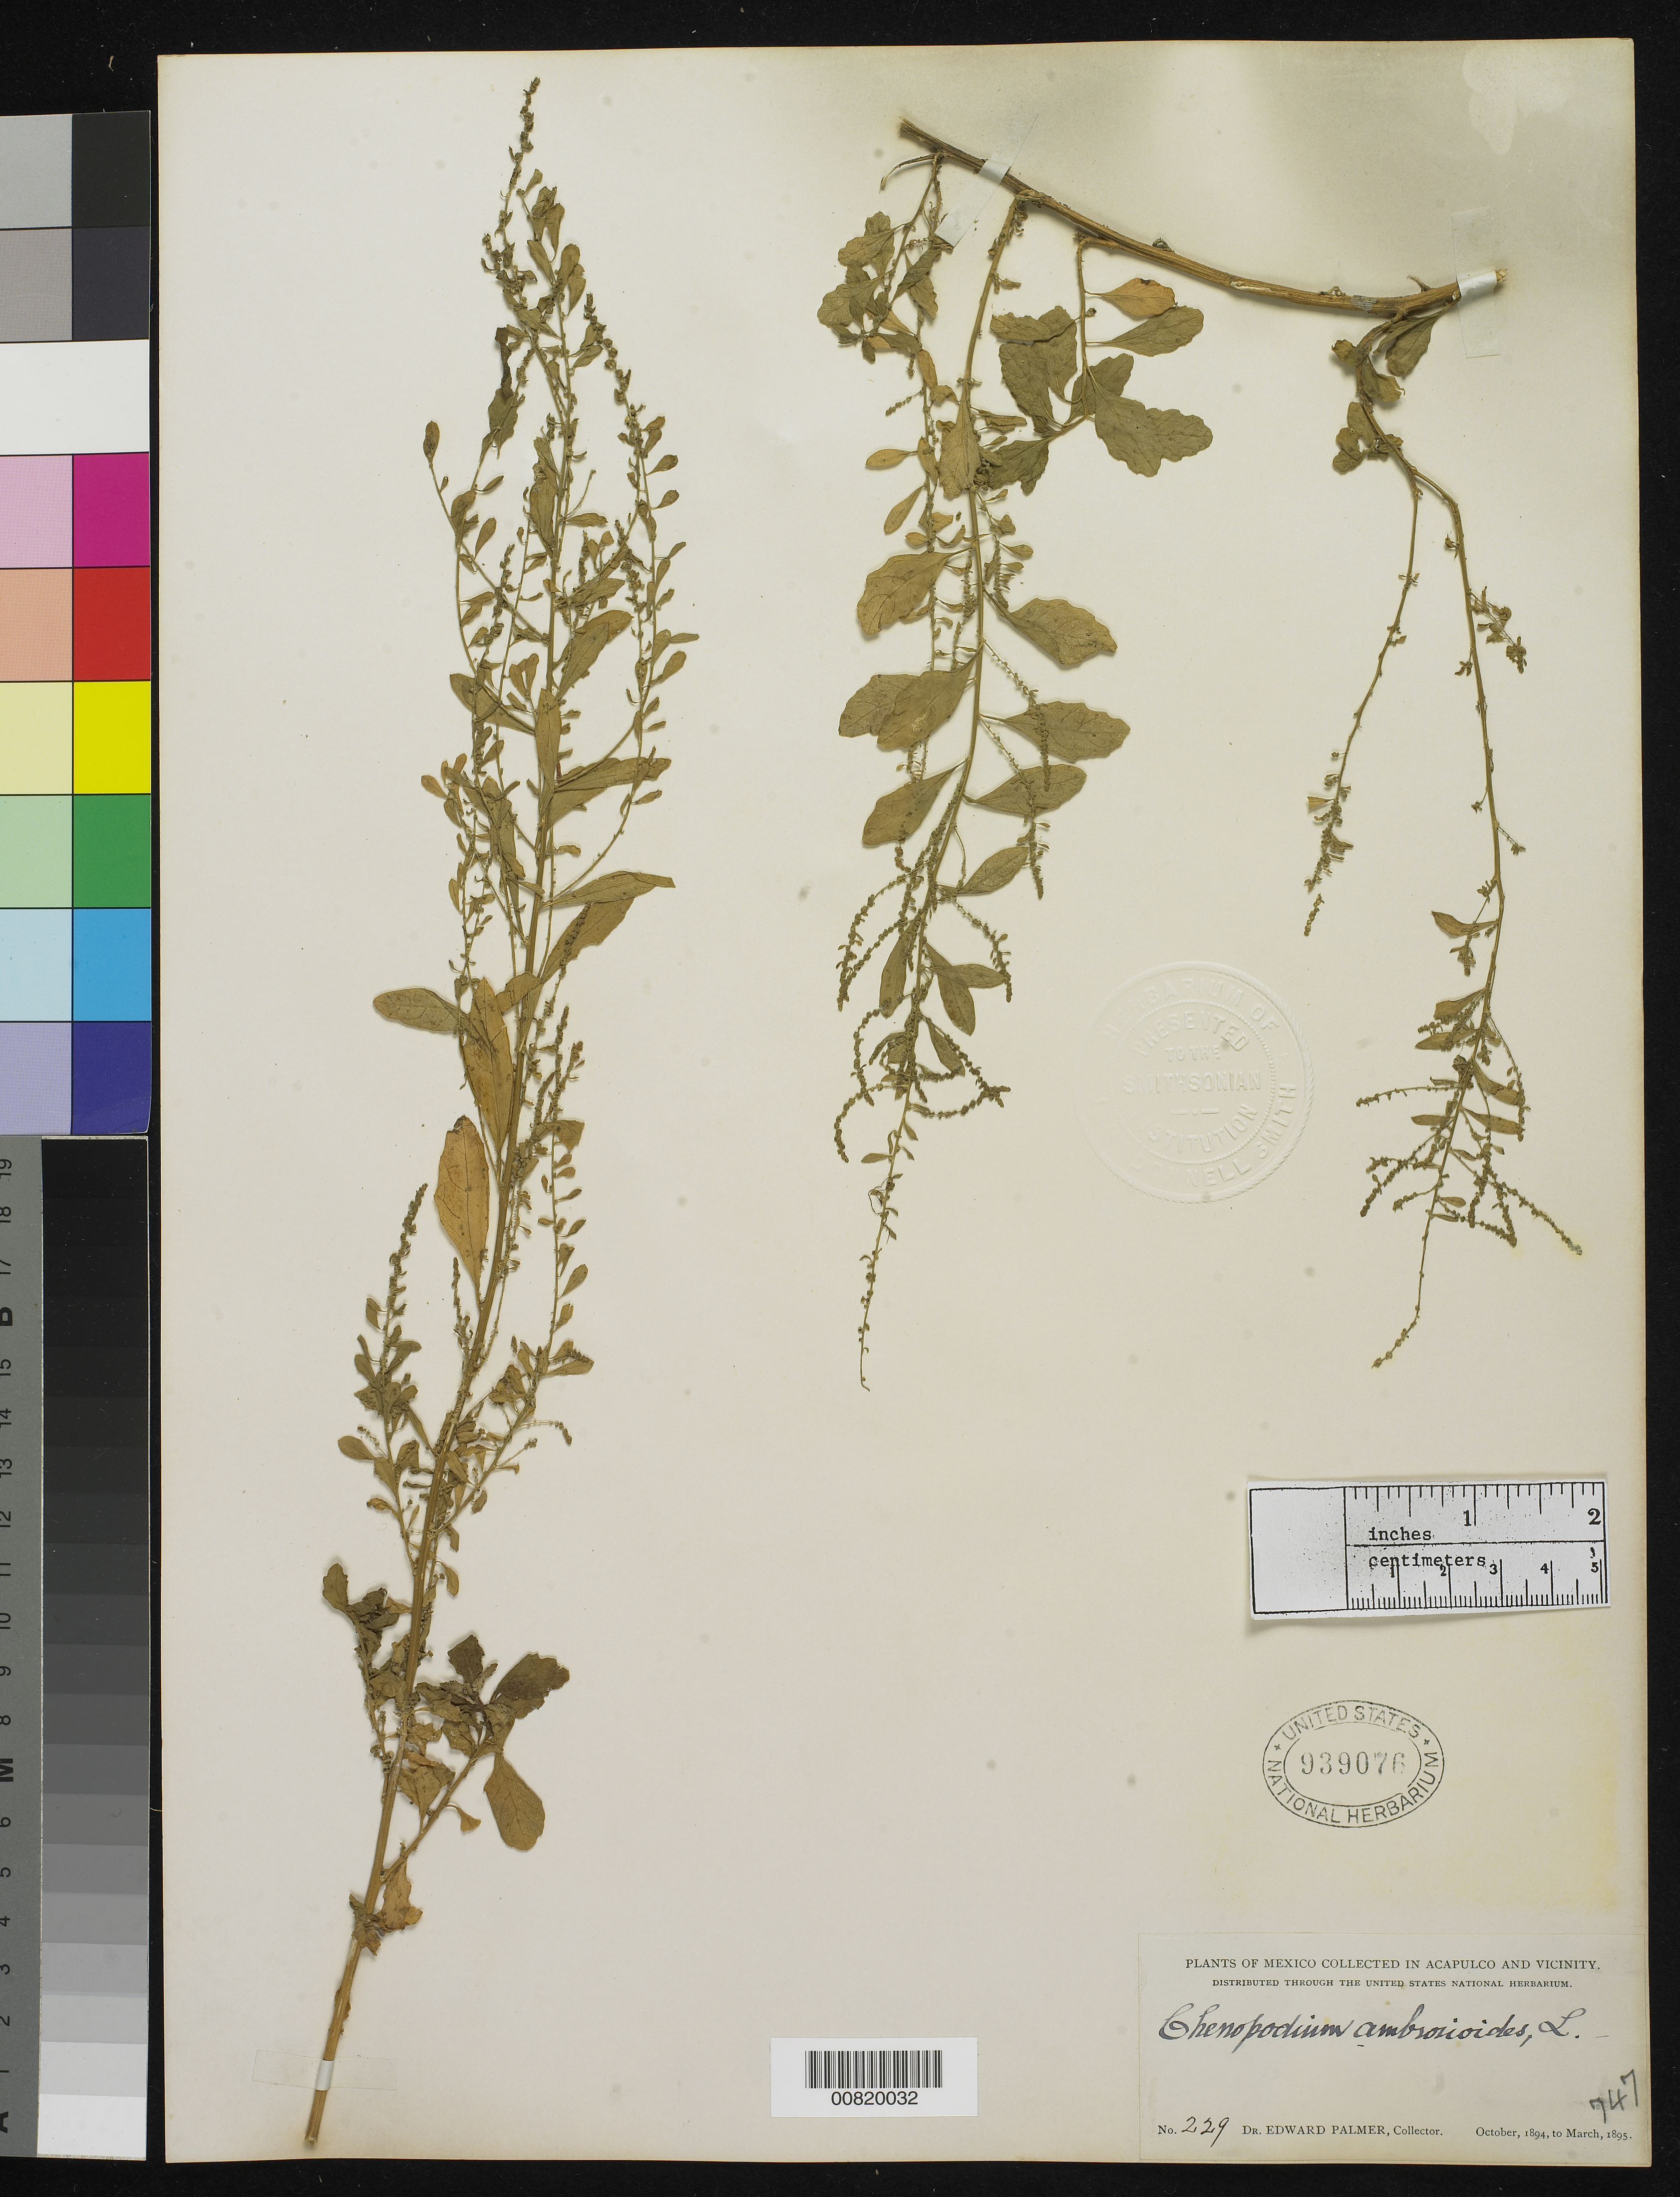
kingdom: Plantae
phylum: Tracheophyta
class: Magnoliopsida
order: Caryophyllales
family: Amaranthaceae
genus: Chenopodium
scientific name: Chenopodium ambrosioides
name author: L.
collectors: E. Palmer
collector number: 229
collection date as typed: Oct 1894 to -- Mar 1895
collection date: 1894-10/1895-03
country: Mexico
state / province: Guerrero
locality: Acapulco, Guerrero and vicinity.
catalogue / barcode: US 939076